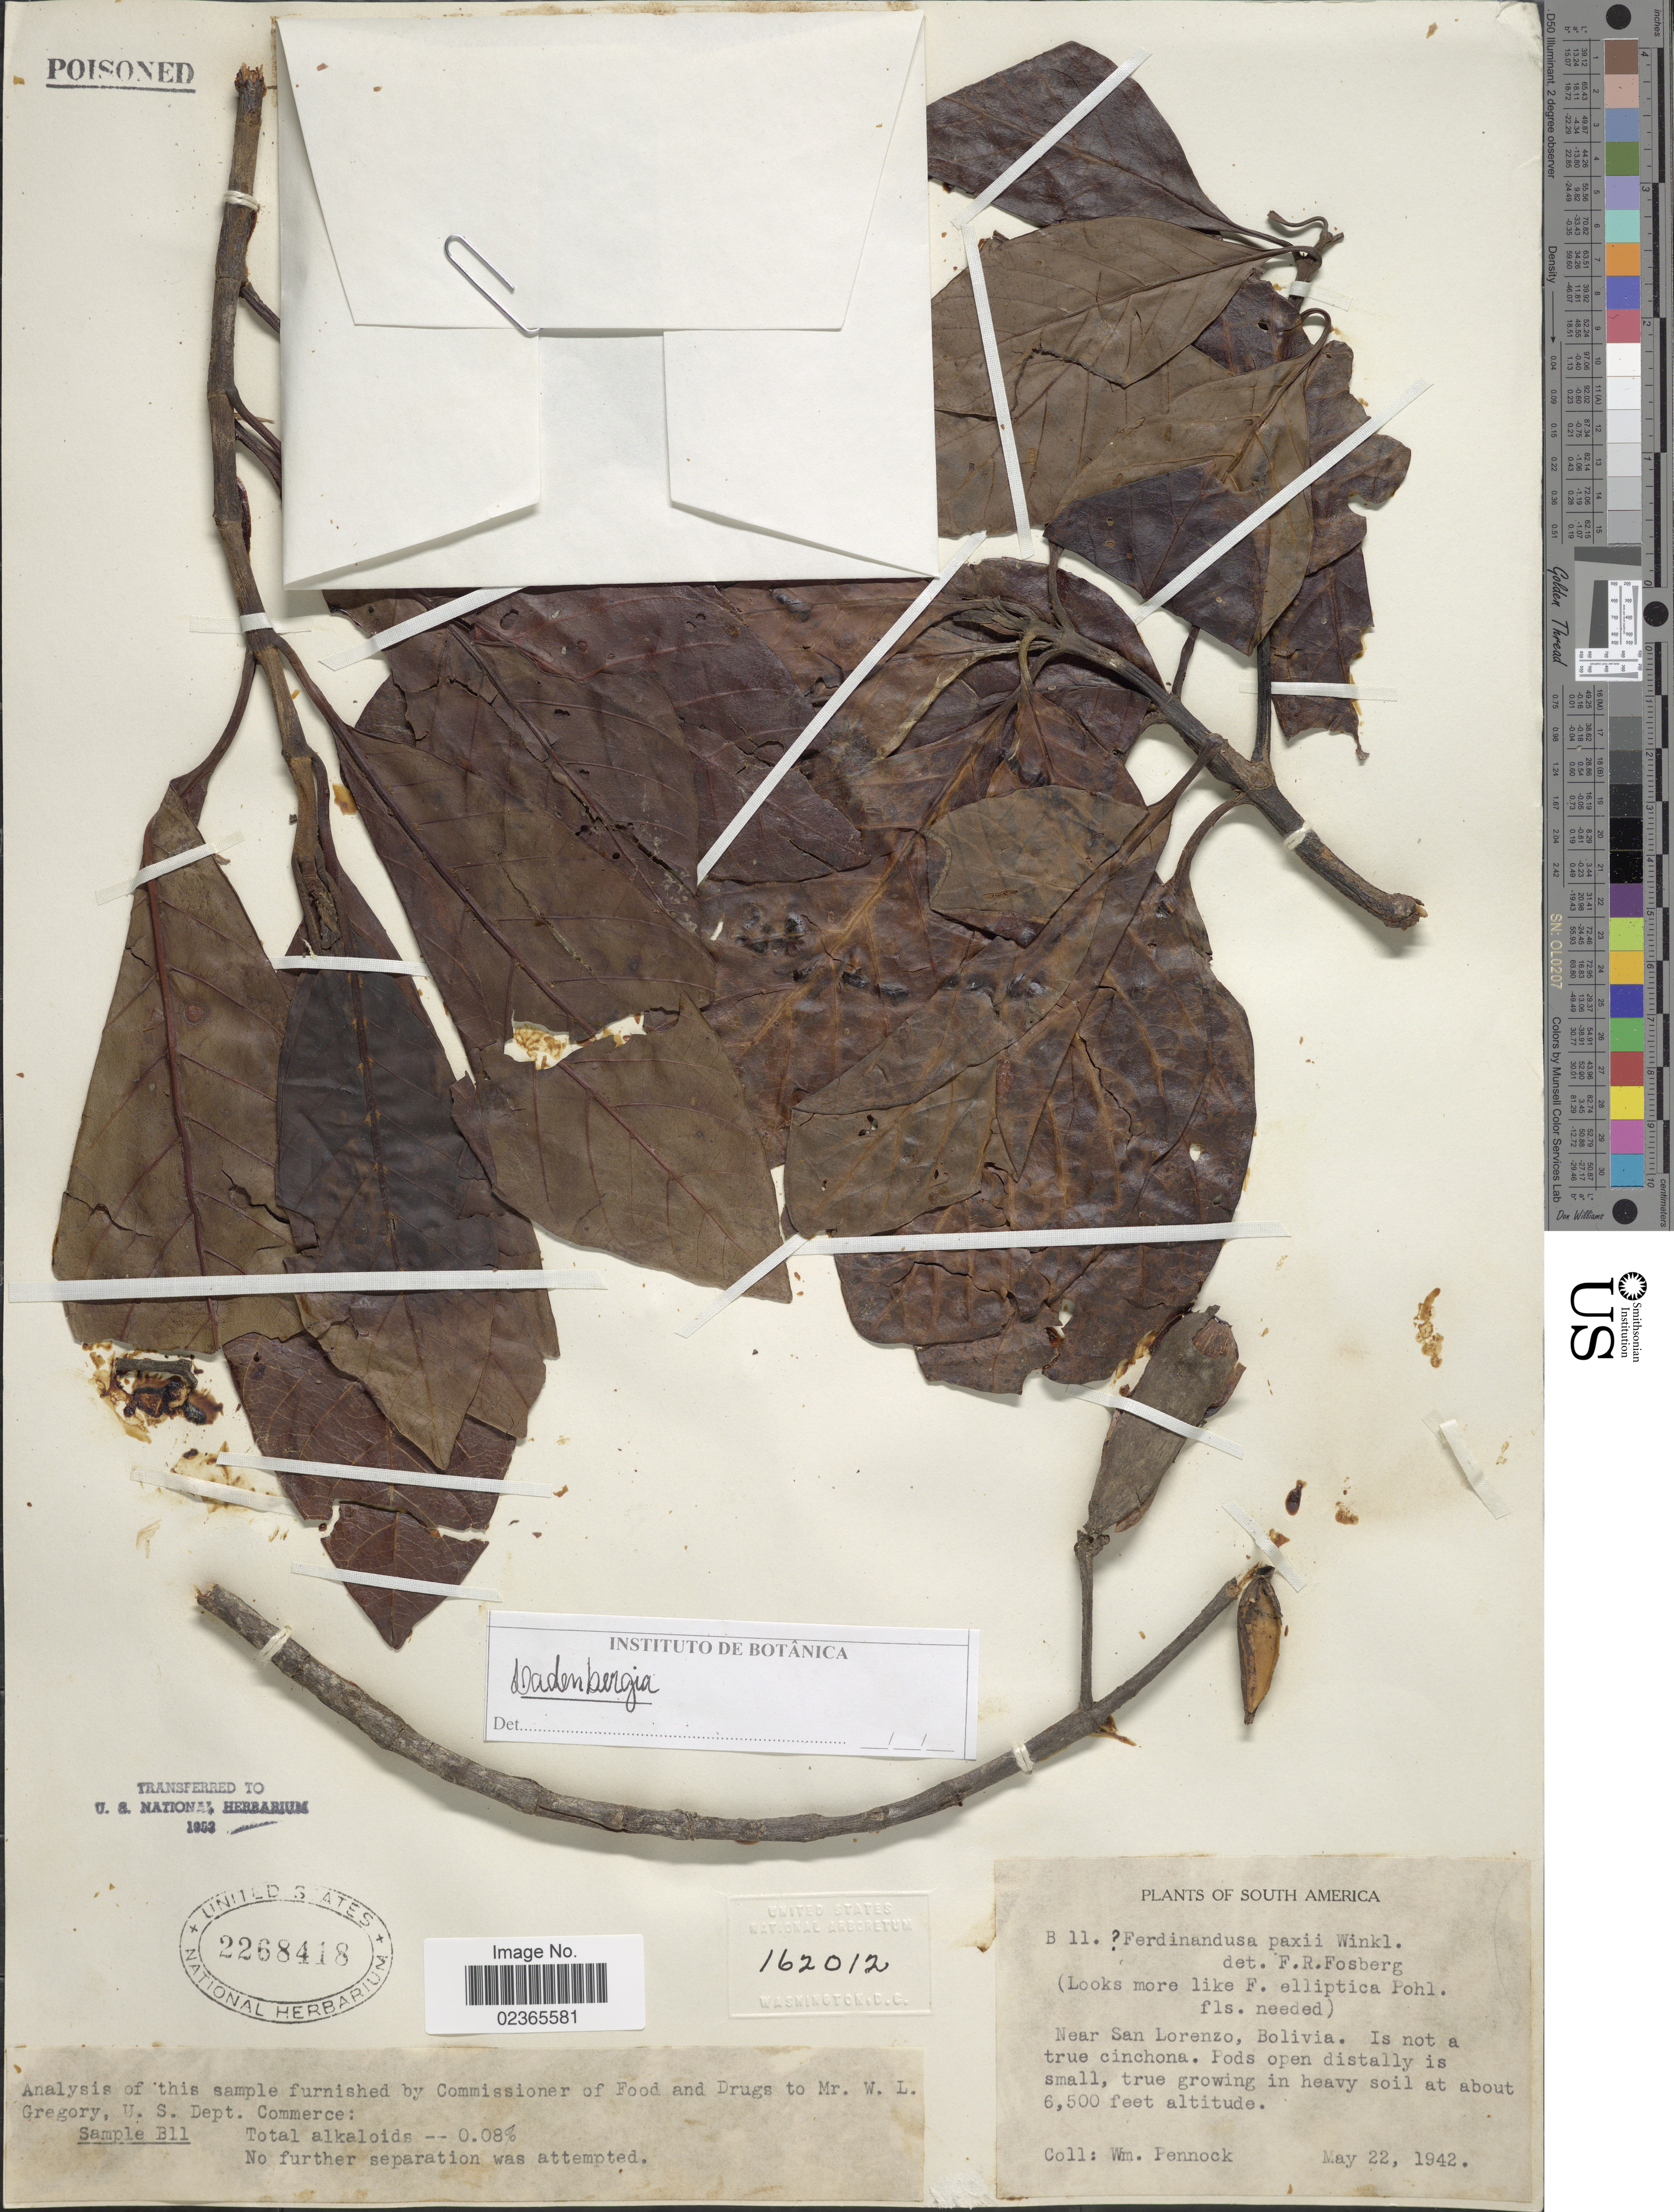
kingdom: Plantae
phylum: Tracheophyta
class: Magnoliopsida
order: Gentianales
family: Rubiaceae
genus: Ladenbergia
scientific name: Ladenbergia sp.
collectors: W. Pennock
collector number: B11?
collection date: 1942-05-22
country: Bolivia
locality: Near San Lorenzo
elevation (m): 1981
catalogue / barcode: US 2268418